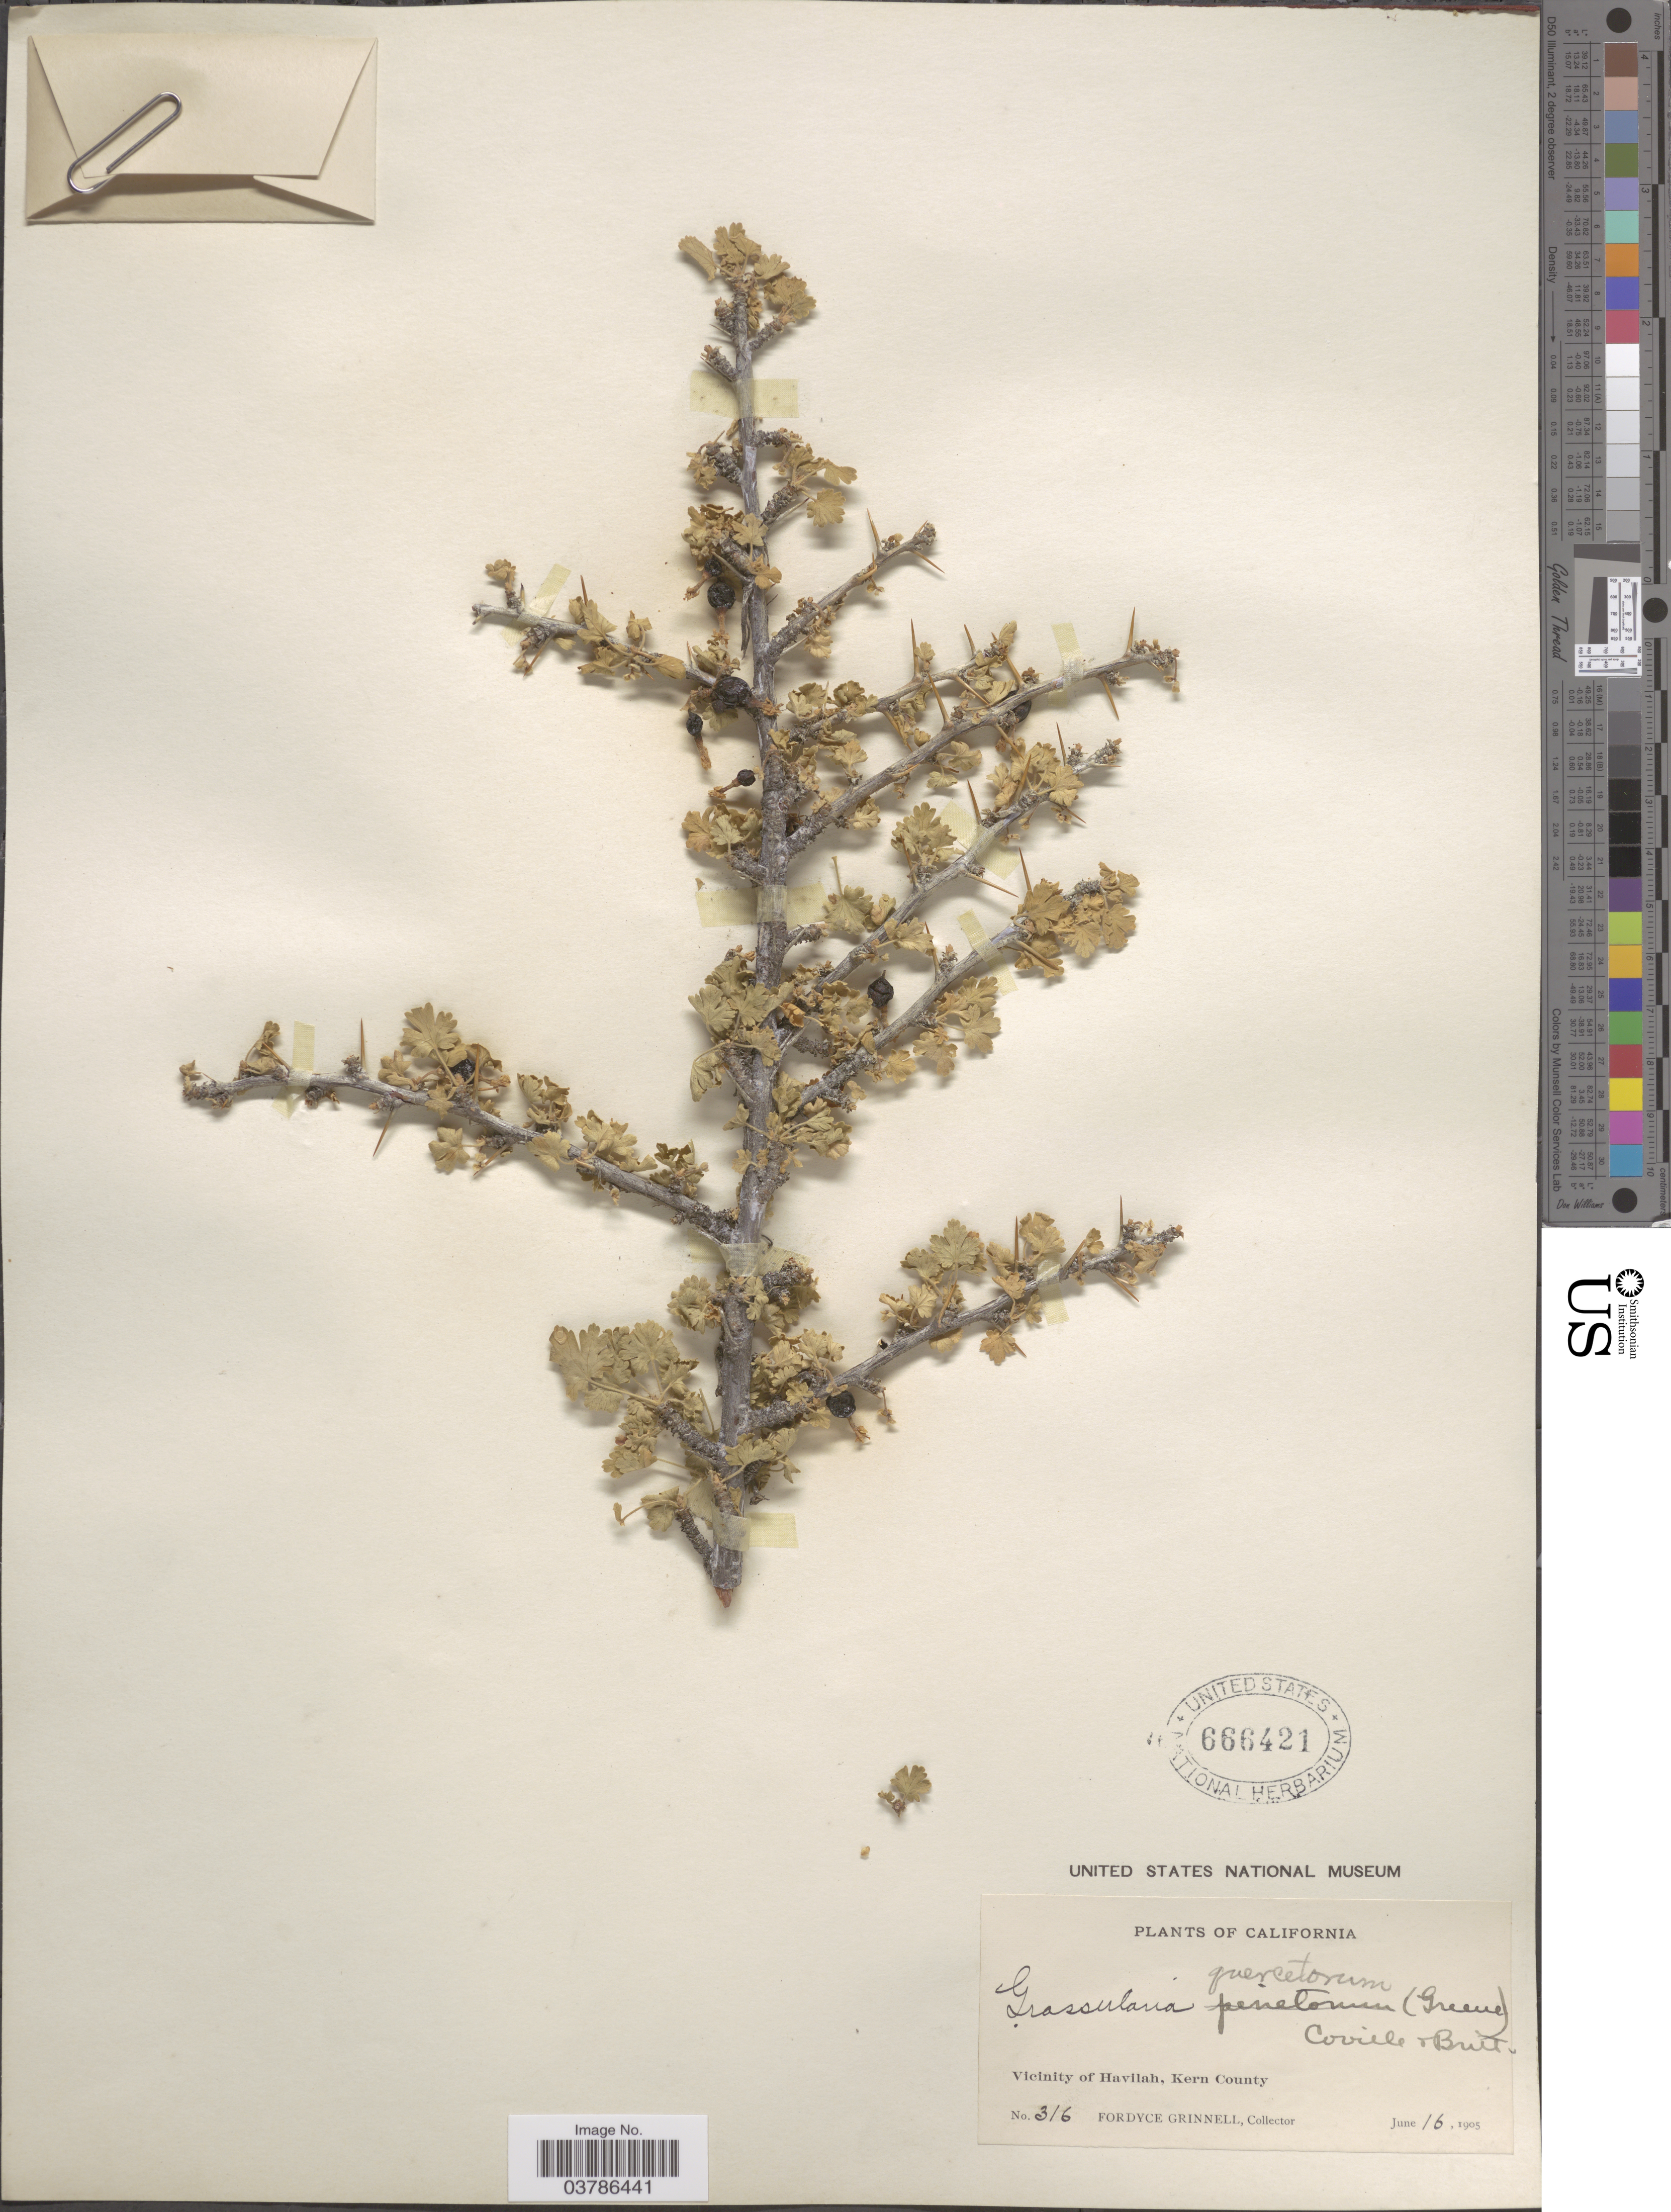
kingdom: Plantae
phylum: Tracheophyta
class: Magnoliopsida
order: Saxifragales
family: Grossulariaceae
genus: Ribes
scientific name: Ribes quercetorum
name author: Greene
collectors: F. Grinnell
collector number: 316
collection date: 1905-06-16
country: United States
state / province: California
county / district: Kern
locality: Vicinity of Havilah, Kern County.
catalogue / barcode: US 666421